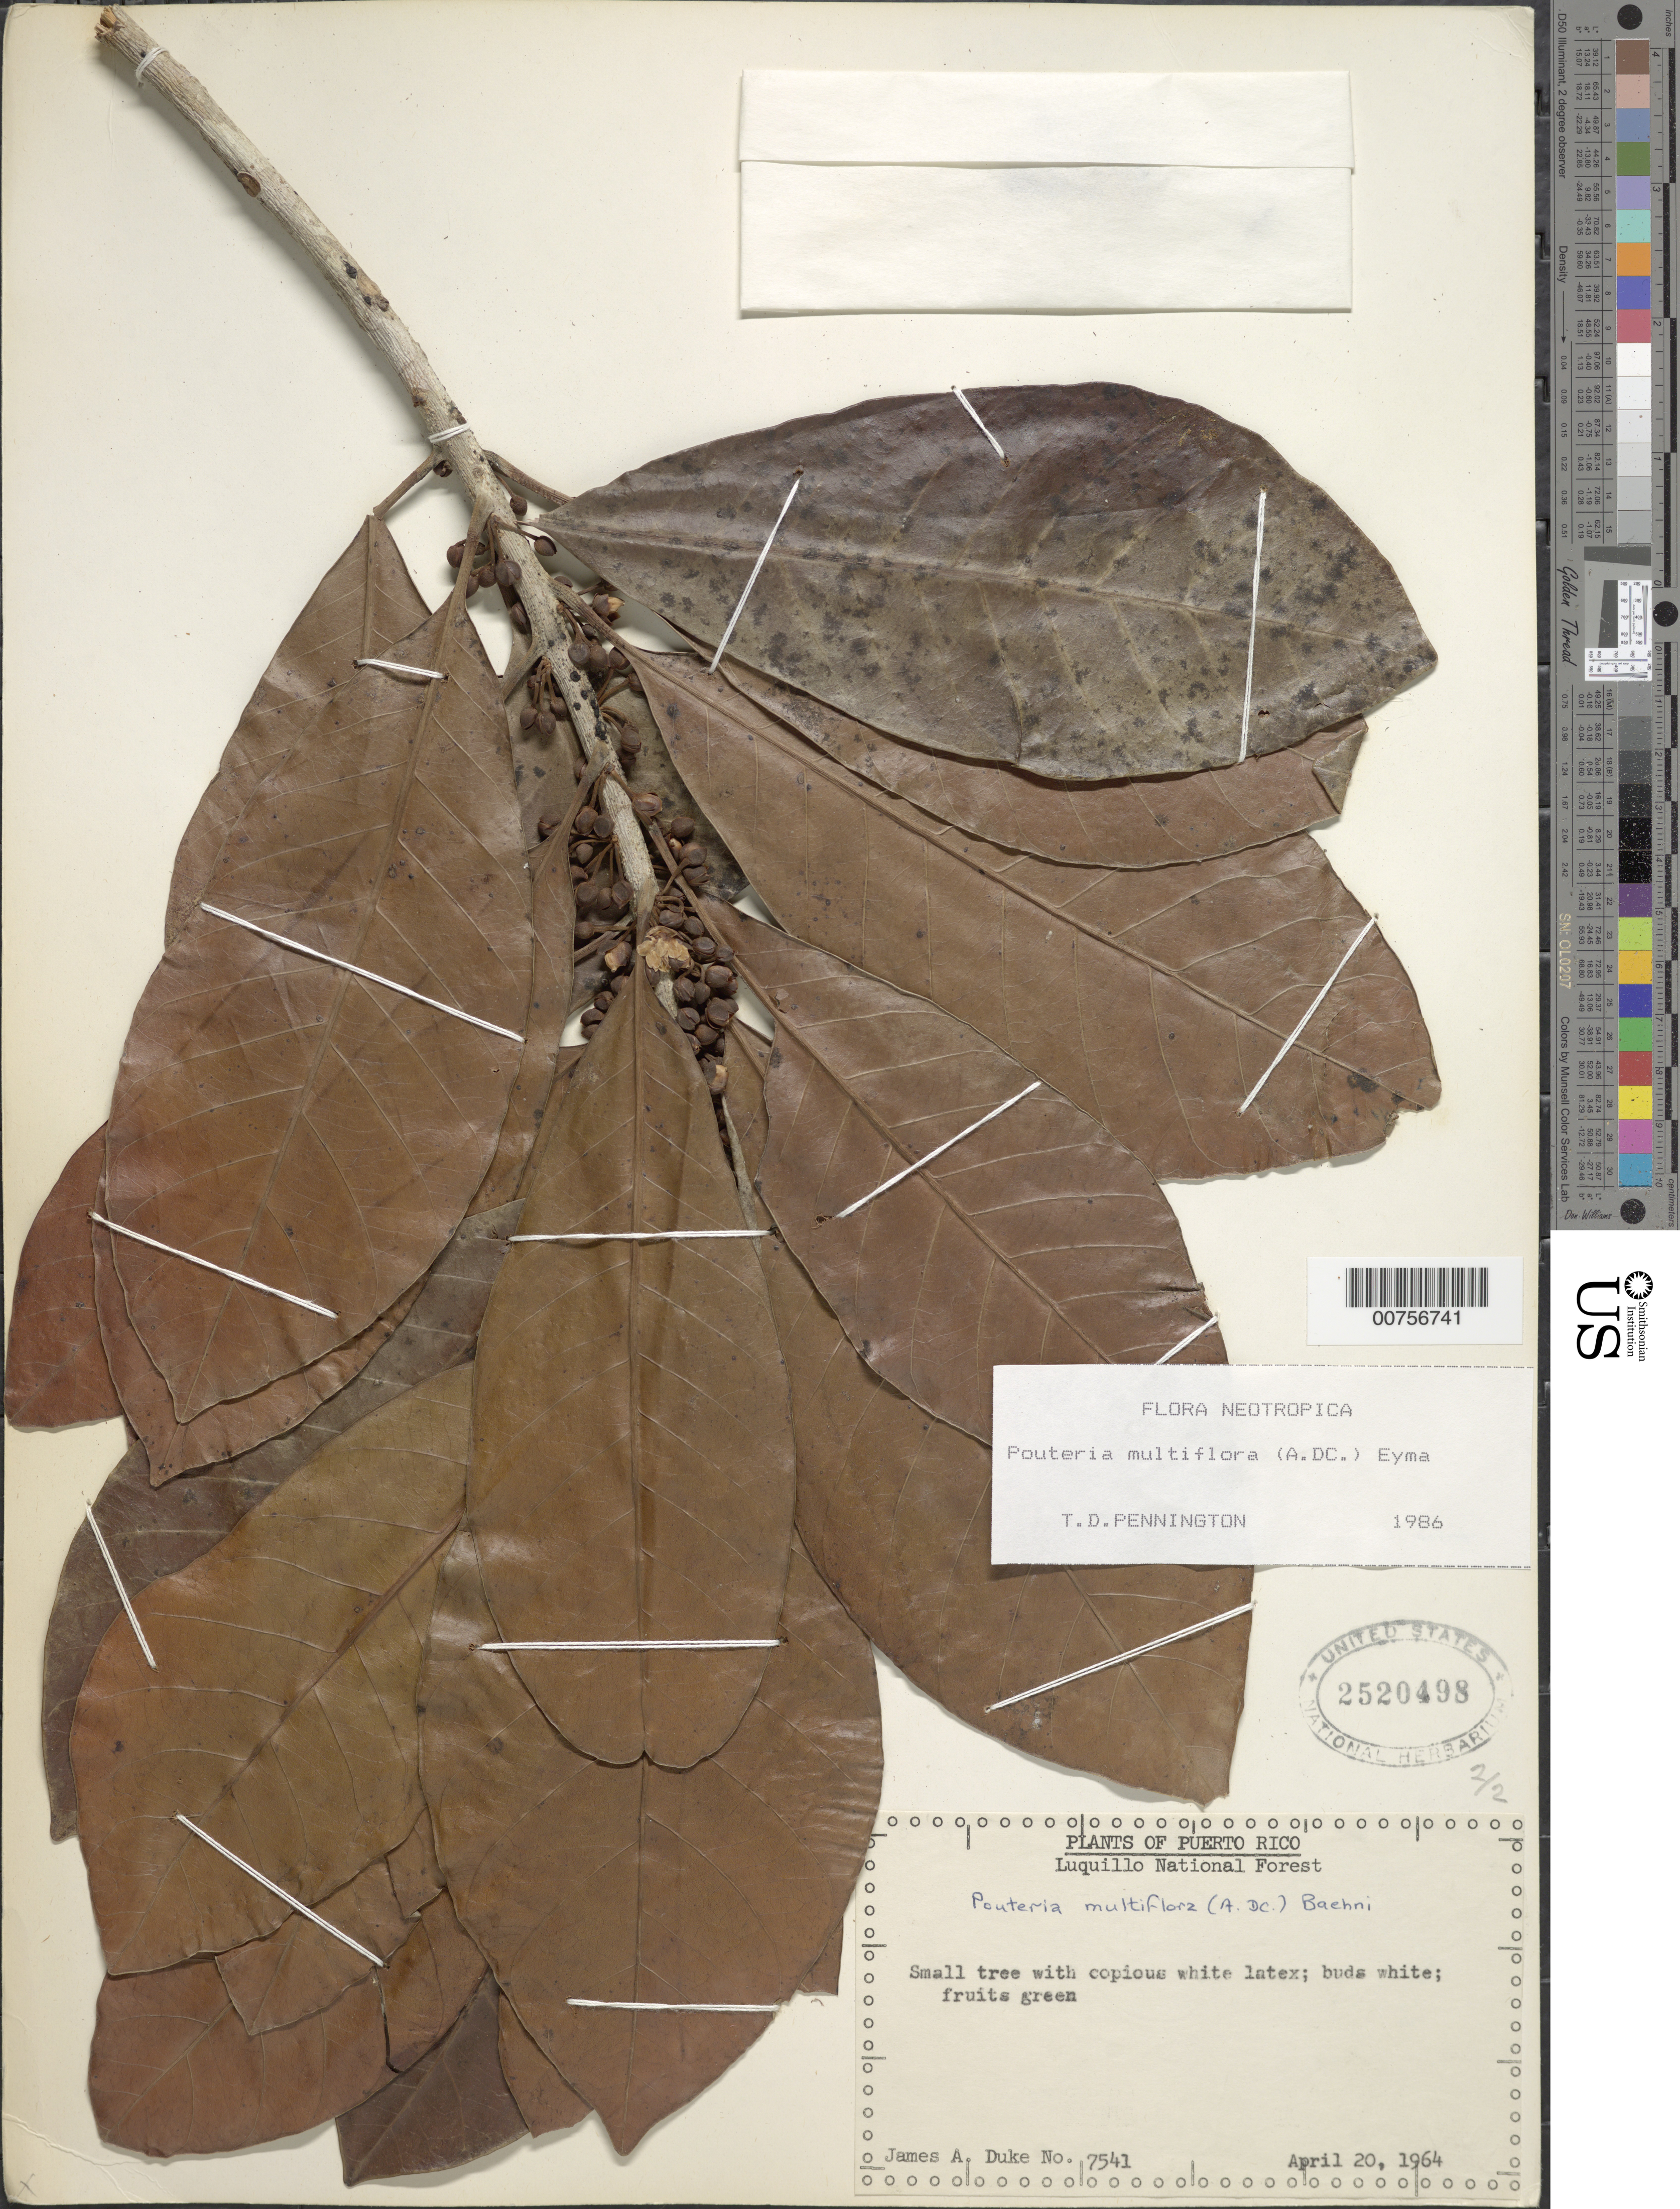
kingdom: Plantae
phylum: Tracheophyta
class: Magnoliopsida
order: Ericales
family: Sapotaceae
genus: Pouteria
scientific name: Pouteria multiflora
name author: (A. DC.) Eyma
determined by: Pennington, T. D., (K)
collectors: J. A. Duke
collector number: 7541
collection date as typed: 20 Apr 1964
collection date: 1964-04-20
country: Puerto Rico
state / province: Luquillo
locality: Luquillo National Forest.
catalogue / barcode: US 2520498